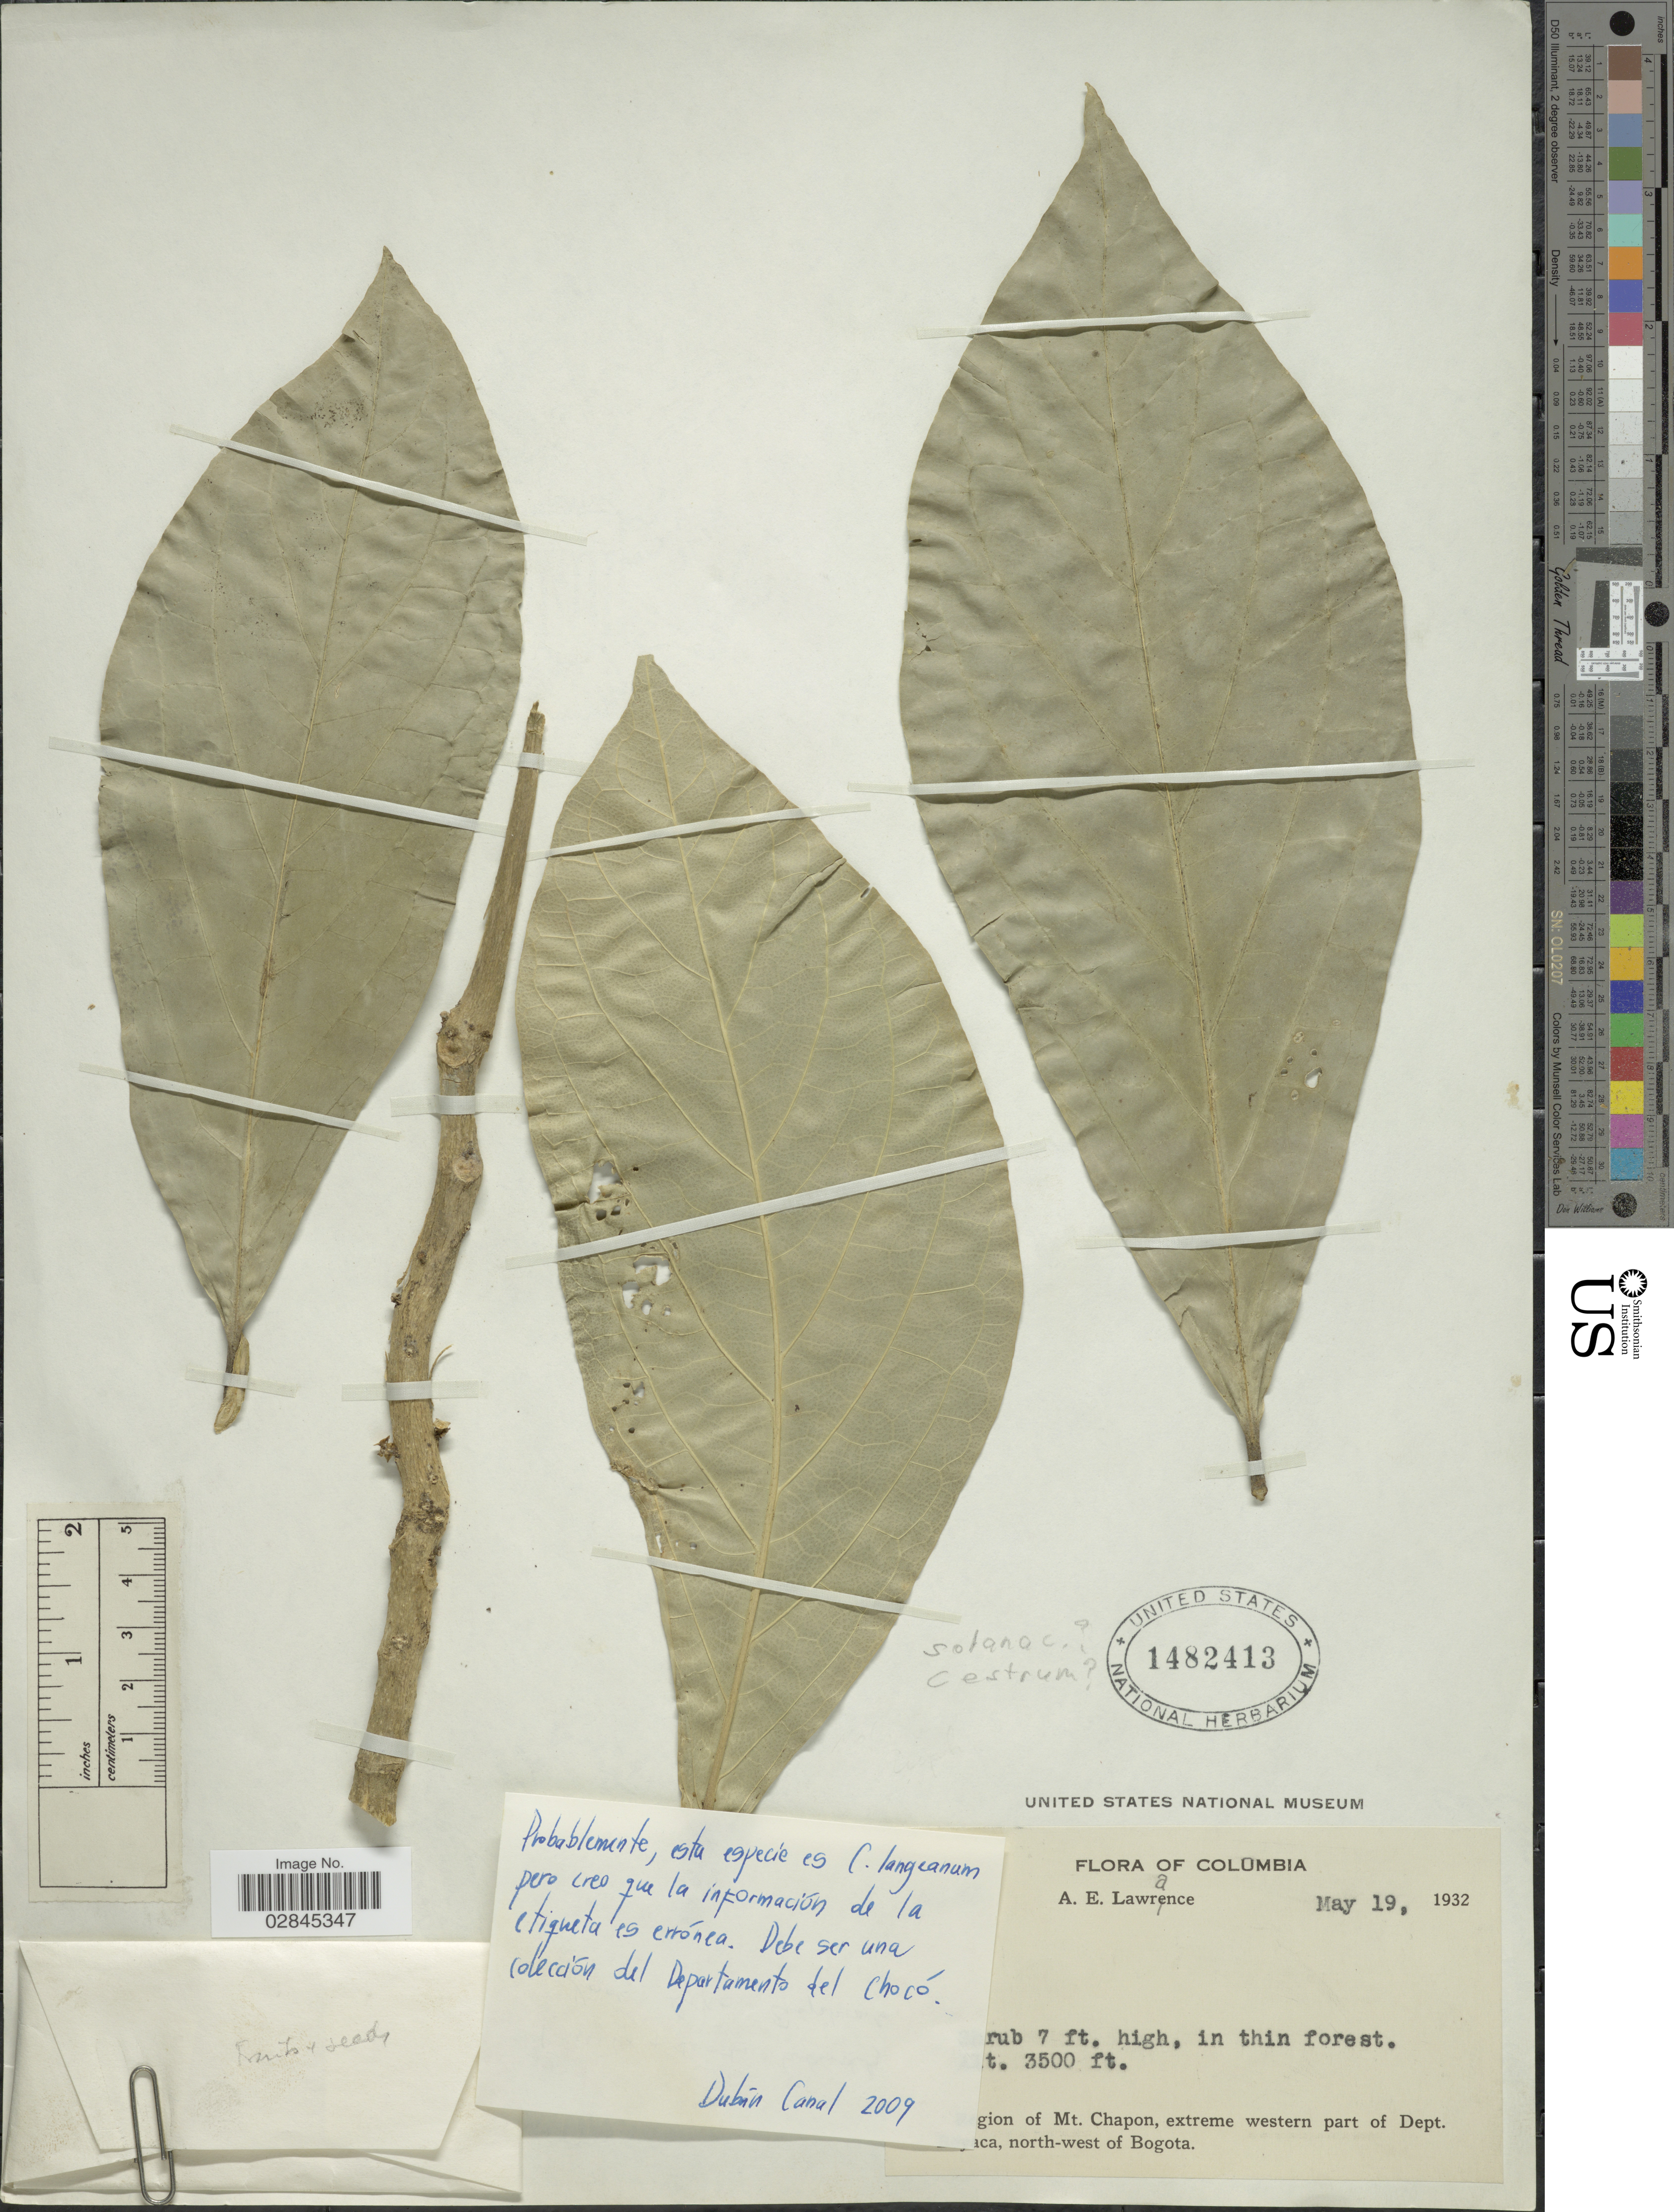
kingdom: Plantae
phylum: Tracheophyta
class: Magnoliopsida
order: Solanales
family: Solanaceae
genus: Cestrum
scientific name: Cestrum sp.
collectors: A. Lawrance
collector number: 2009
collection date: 1932-05-19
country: Colombia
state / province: Boyacá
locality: Region of Mt. Chapon, extreme western part of Dept. Boyaca, north-west of Bogota.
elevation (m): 1067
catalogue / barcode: US 1482413